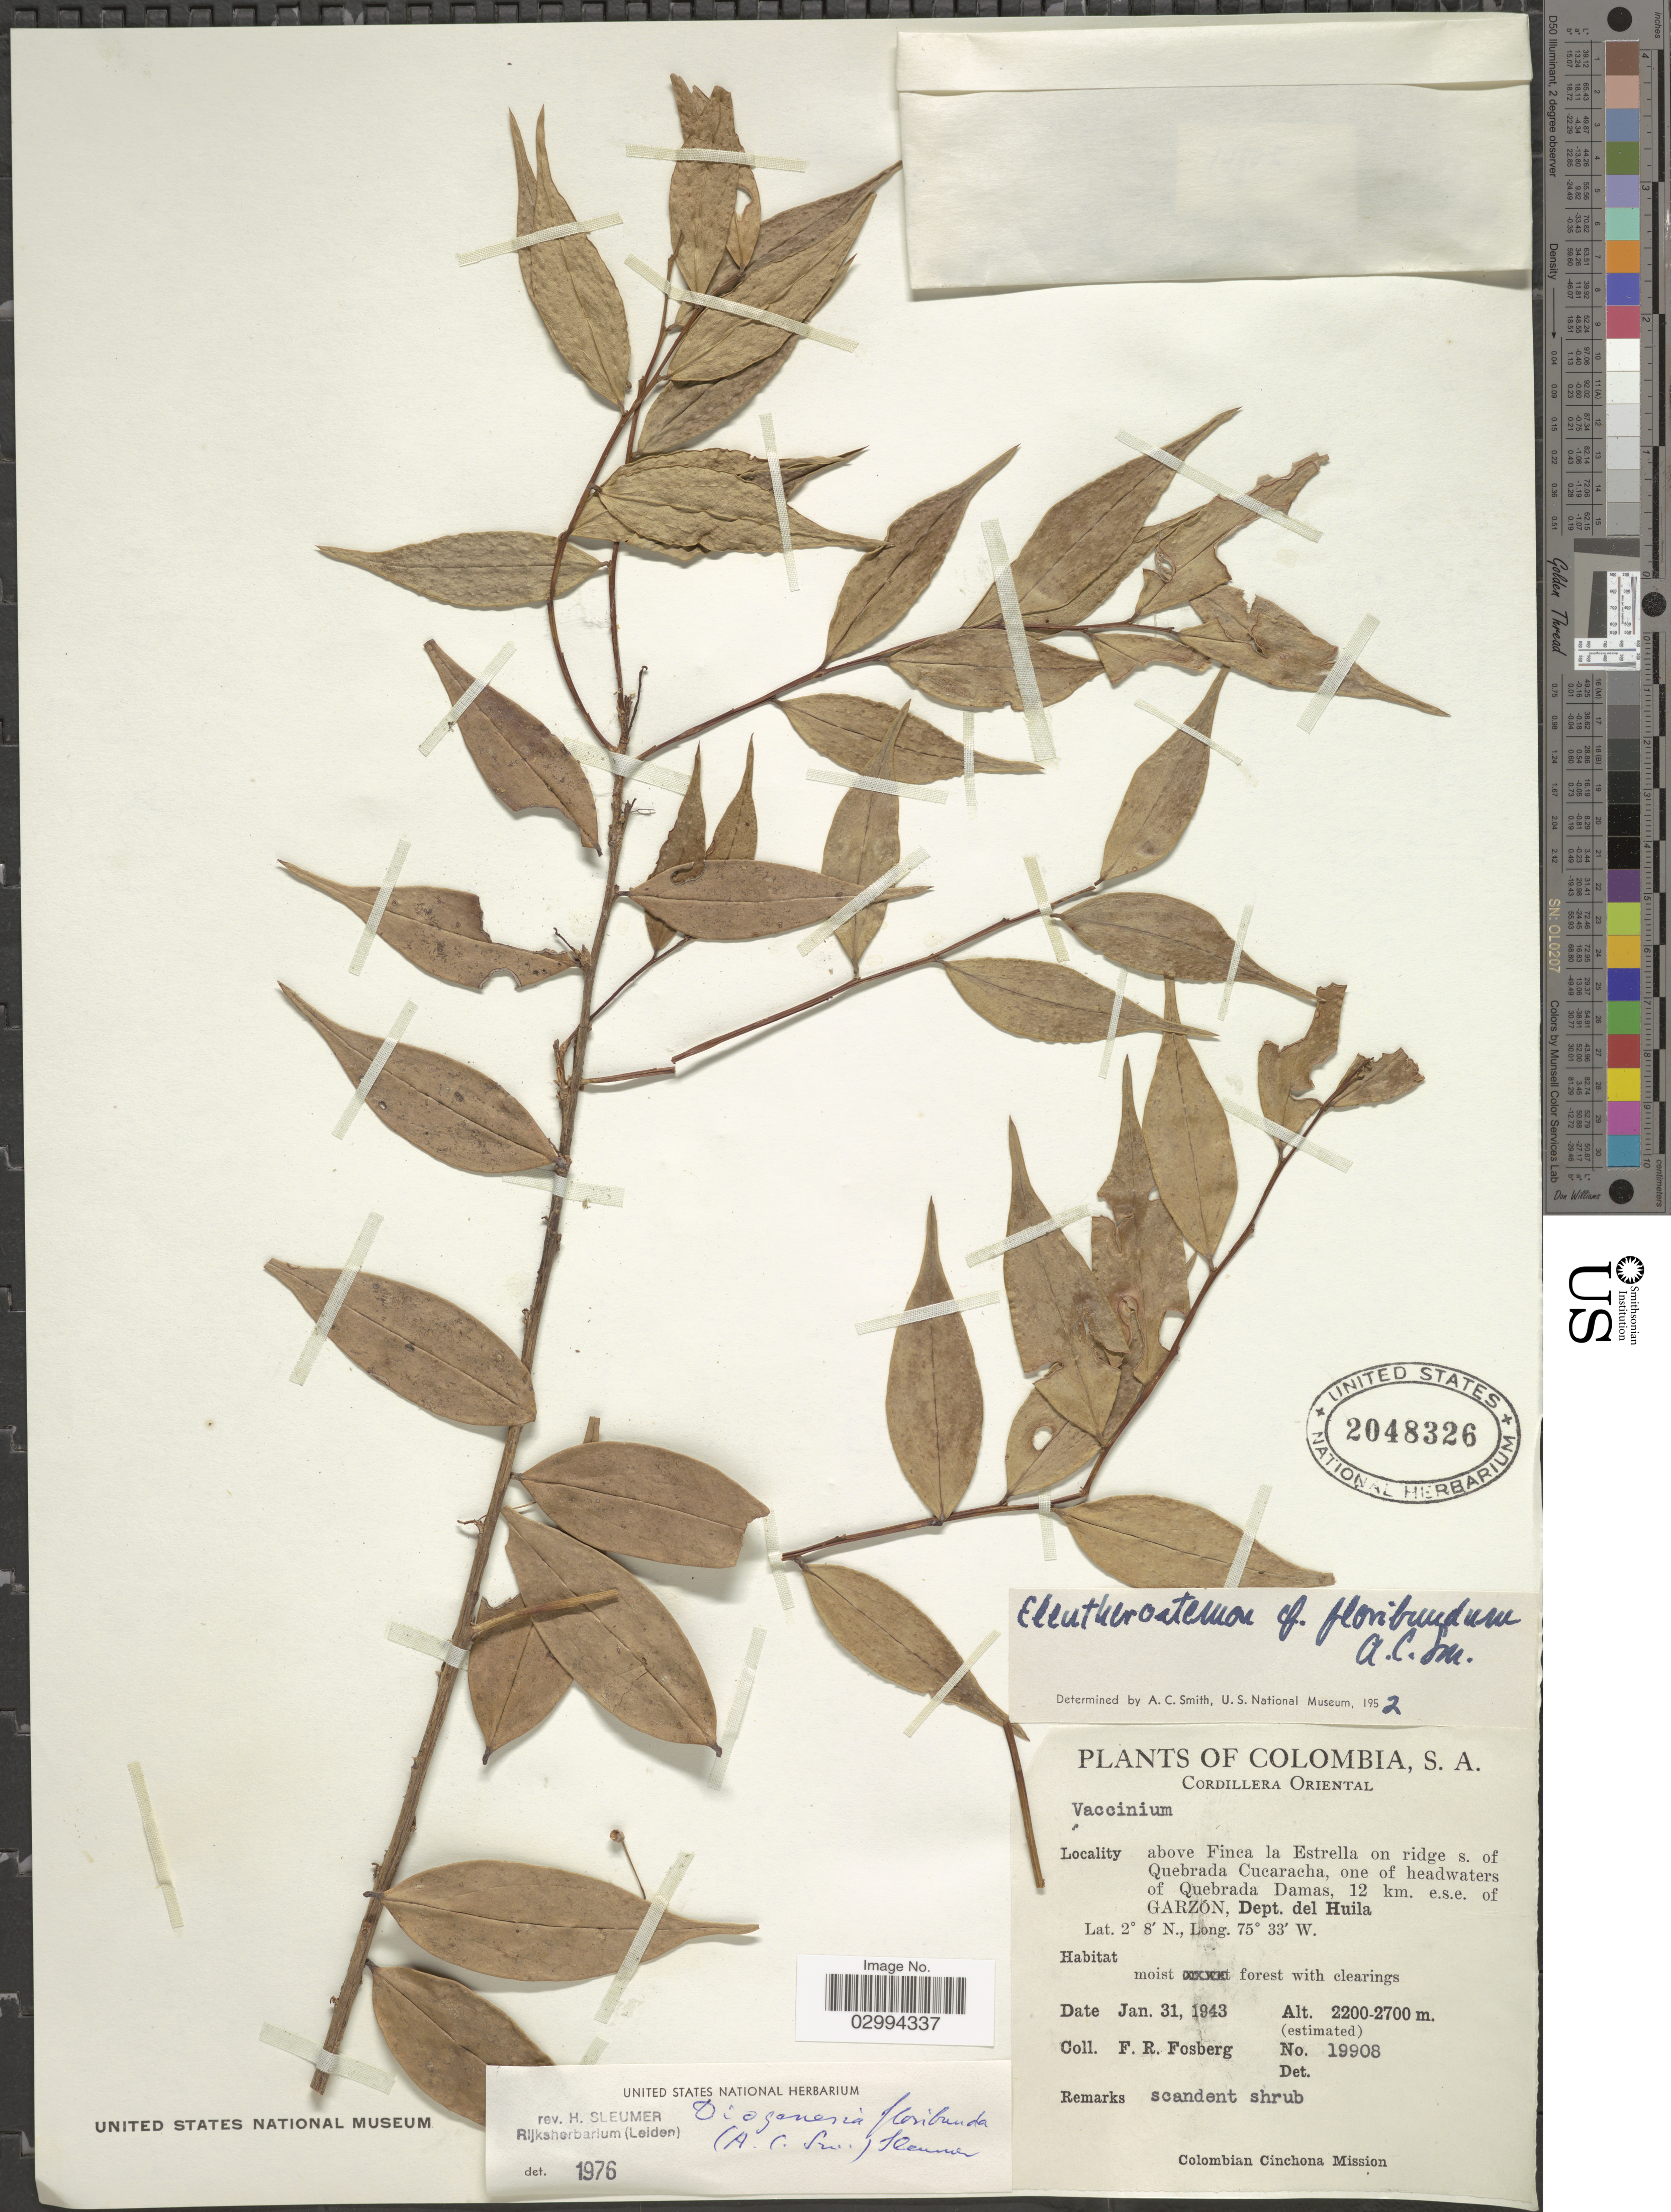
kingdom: Plantae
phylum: Tracheophyta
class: Magnoliopsida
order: Ericales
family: Ericaceae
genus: Diogenesia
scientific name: Diogenesia floribunda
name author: (A.C. Sm.) Sleumer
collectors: F. R. Fosberg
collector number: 19908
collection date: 1943-01-31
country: Colombia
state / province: Huila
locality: Cordillera Oriental, above Finca la Estrella on ridge s. of Quebrada Cucaracha, one of headwaters of Quebrada Damas, 12 km. e.s.e. of Garzón, Dept. del Huila.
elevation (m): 2200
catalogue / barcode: US 2048326